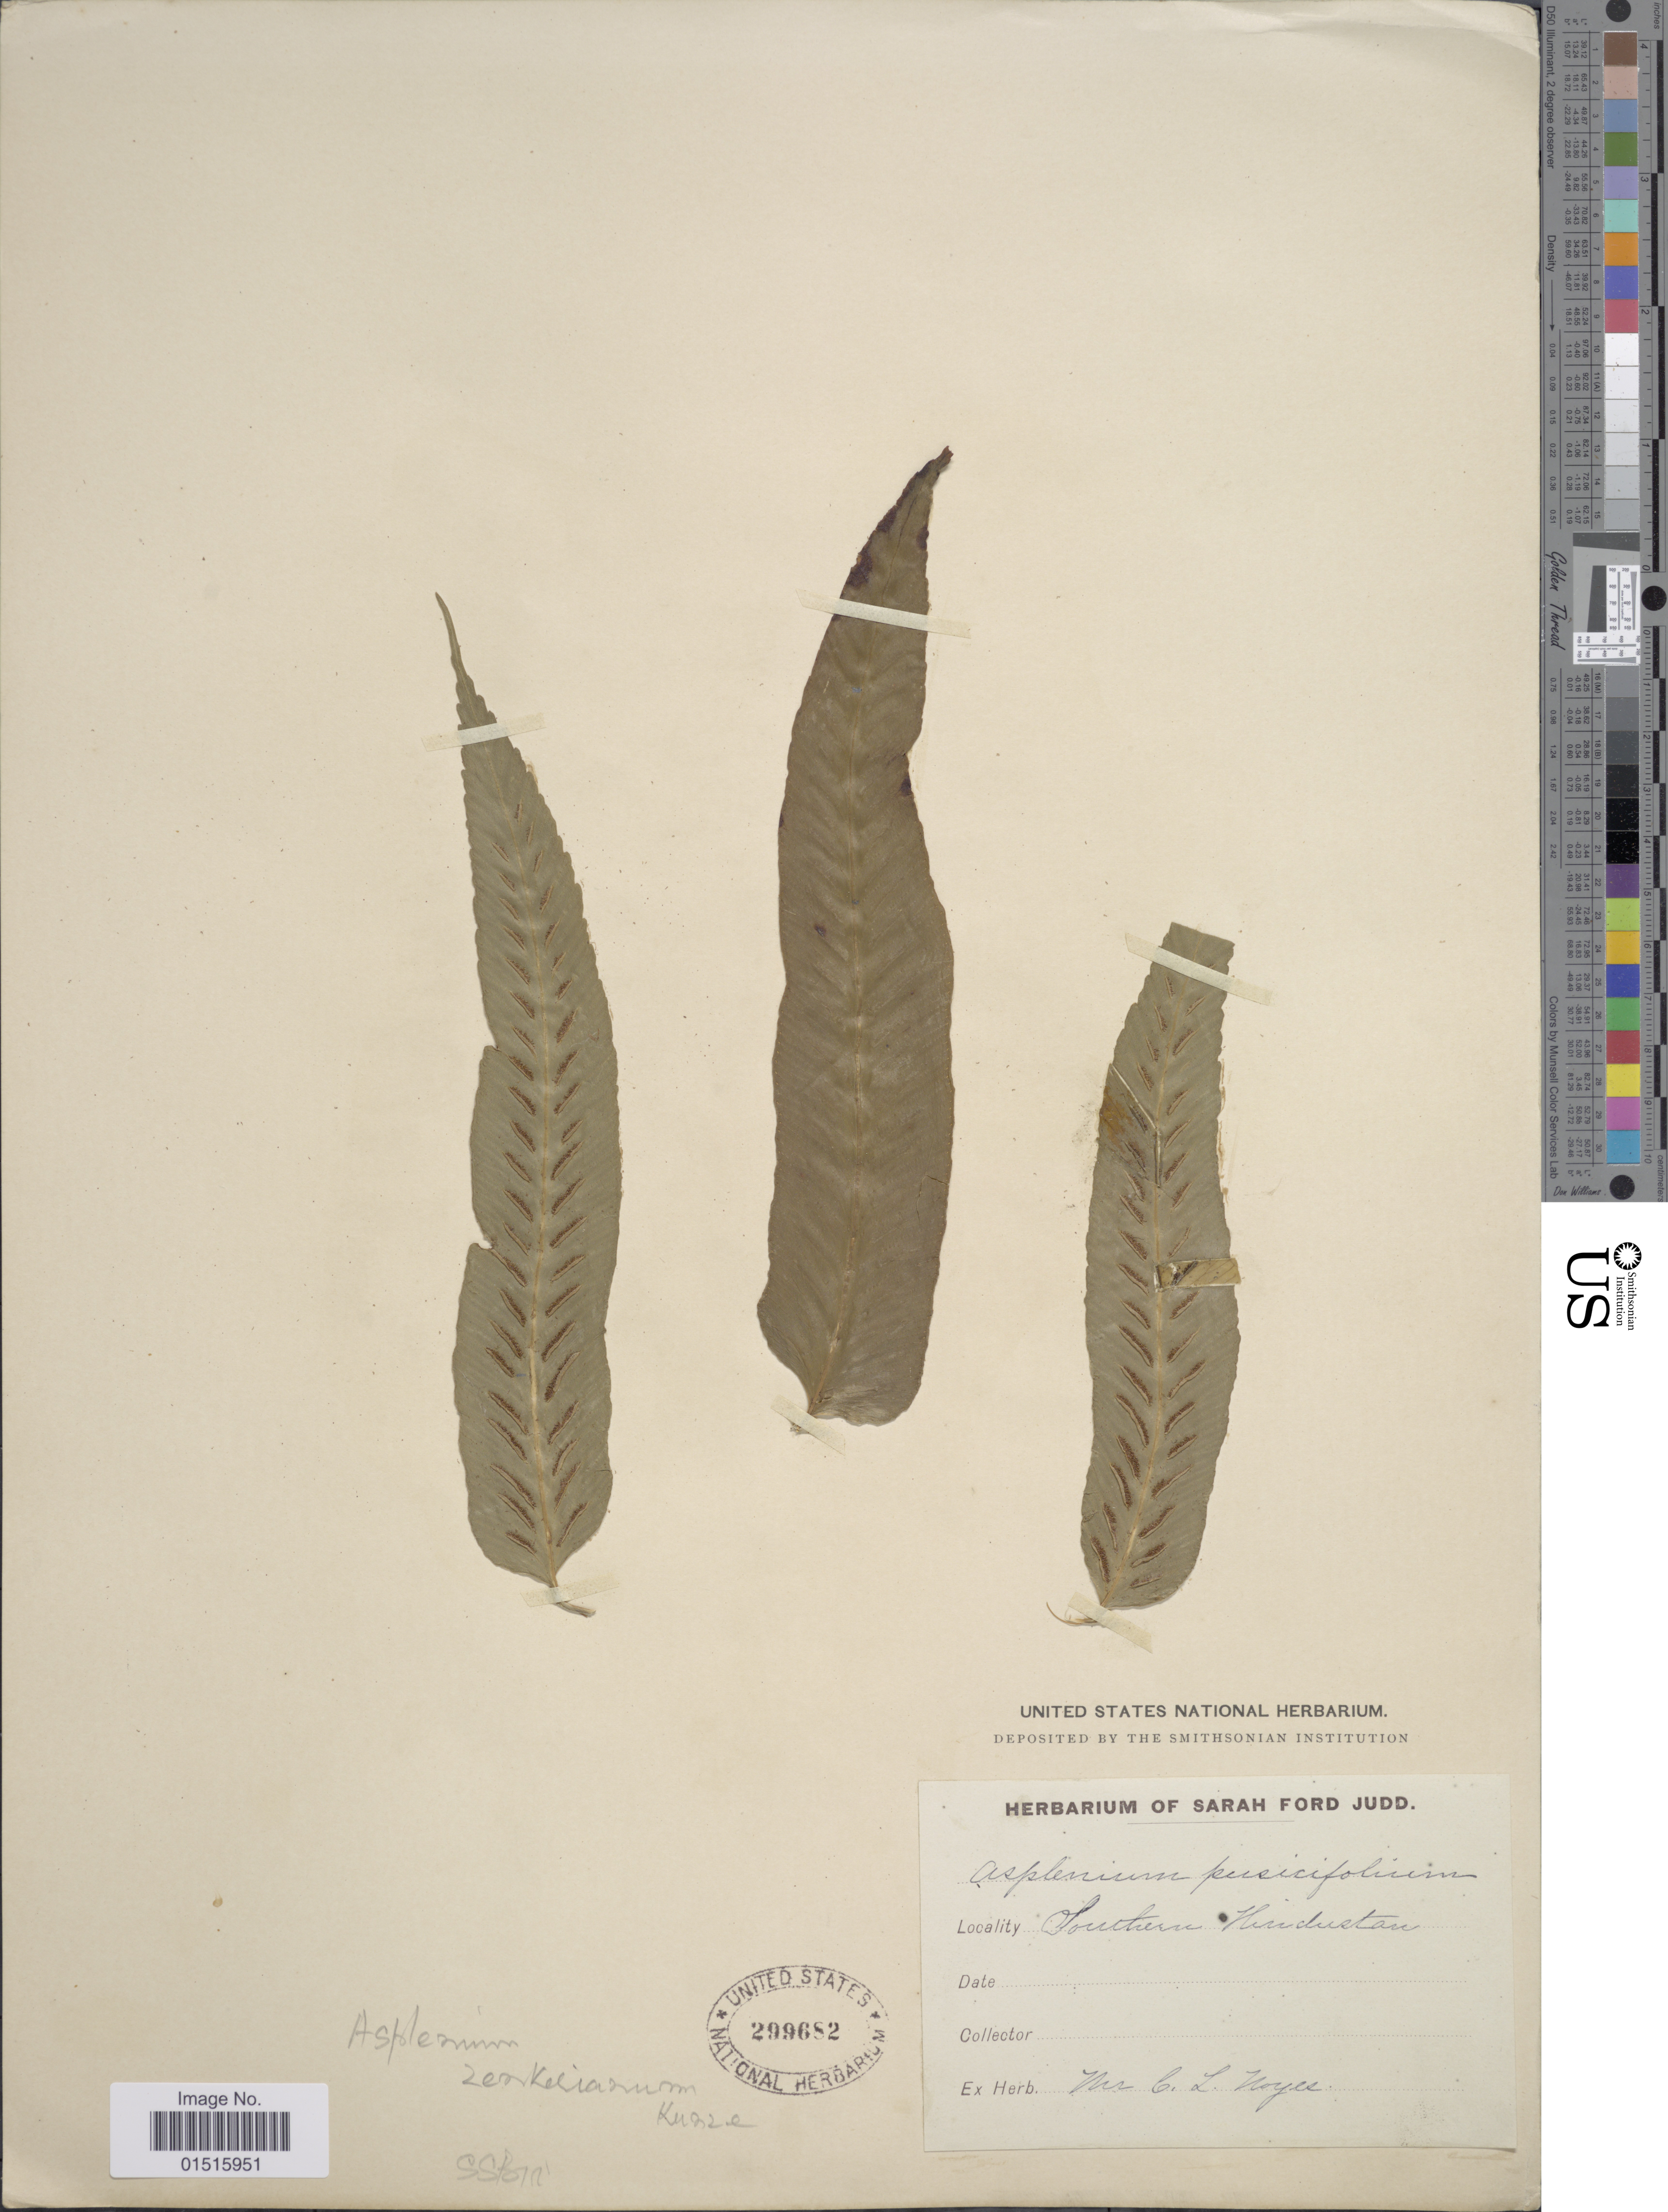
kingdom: Plantae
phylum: Tracheophyta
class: Polypodiopsida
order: Polypodiales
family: Aspleniaceae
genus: Asplenium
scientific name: Asplenium zenkerianum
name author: Kunze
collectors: ex herb. C. L. Noyes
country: India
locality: Southern Hindustan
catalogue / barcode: US 299682